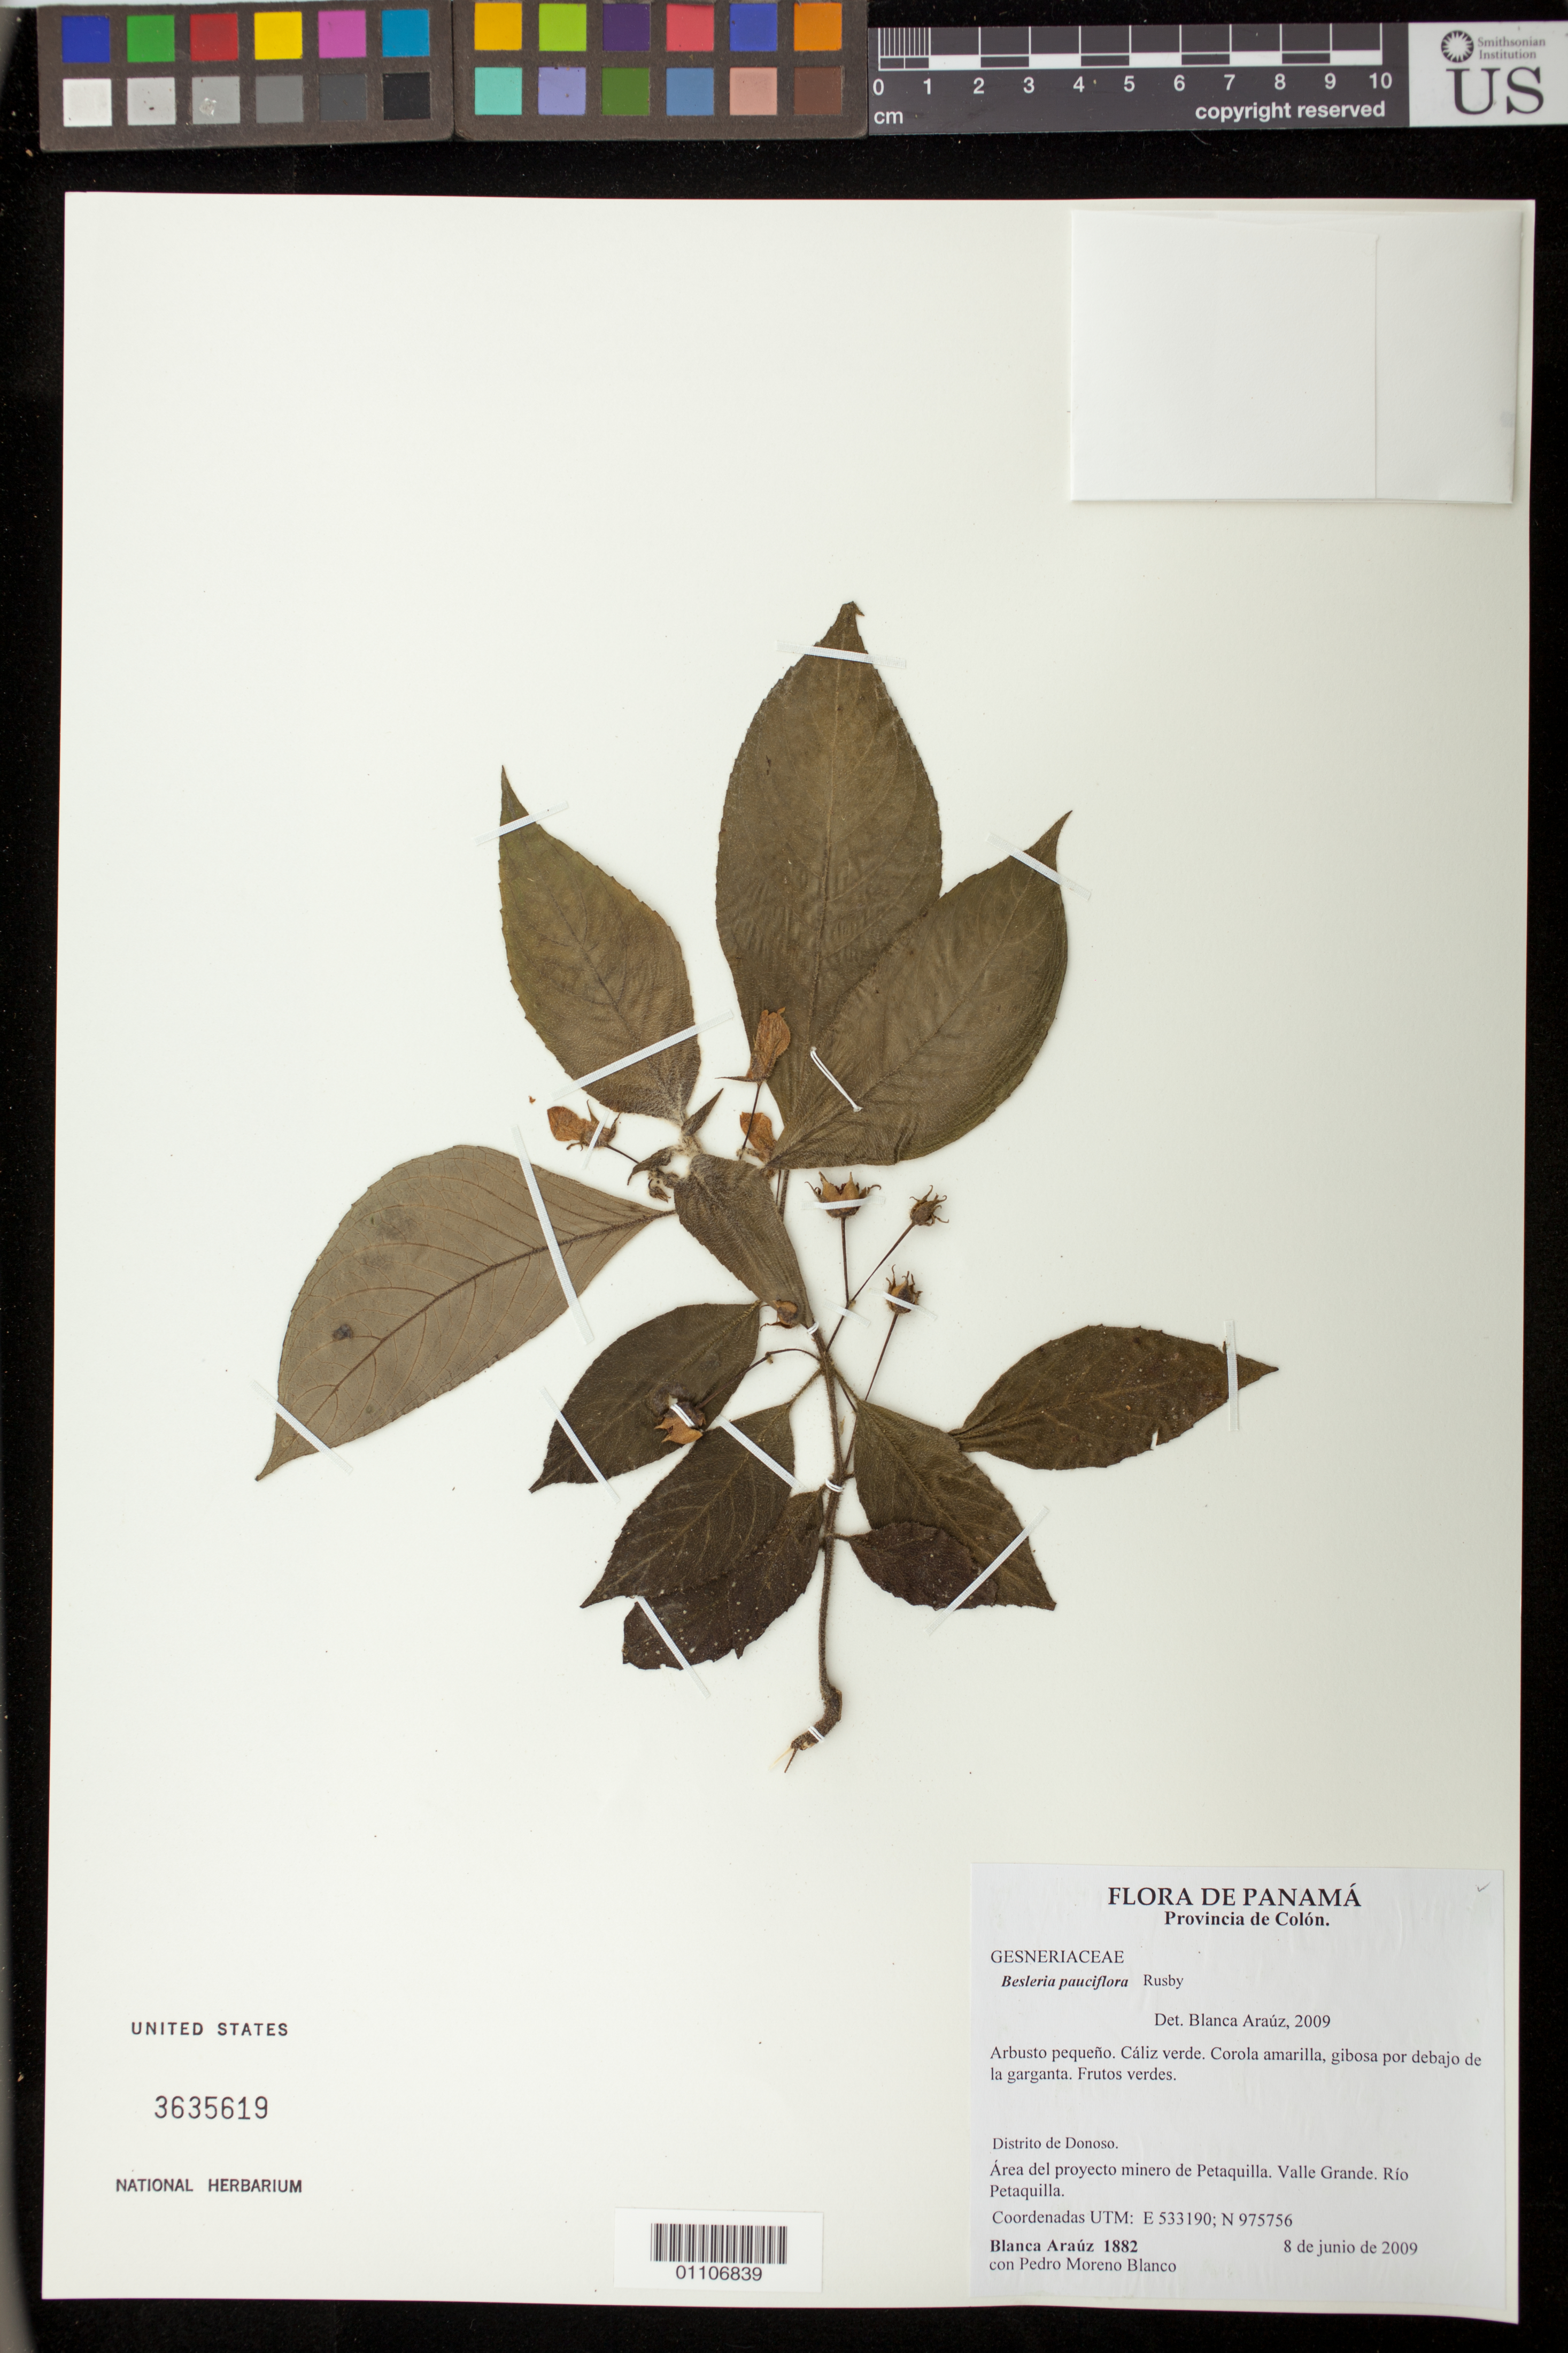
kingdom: Plantae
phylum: Tracheophyta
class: Magnoliopsida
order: Lamiales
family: Gesneriaceae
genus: Besleria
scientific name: Besleria pauciflora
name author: Rusby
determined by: Araúz, B.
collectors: B. Araúz & P. Blanco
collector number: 1882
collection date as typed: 08 Jun 2009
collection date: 2009-06-08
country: Panama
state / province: Colón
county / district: Donoso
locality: Distrito de Donoso: Area el proyecto minero de Petaquilla. Valle Grande. Rio Petaquilla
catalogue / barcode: US 3635619